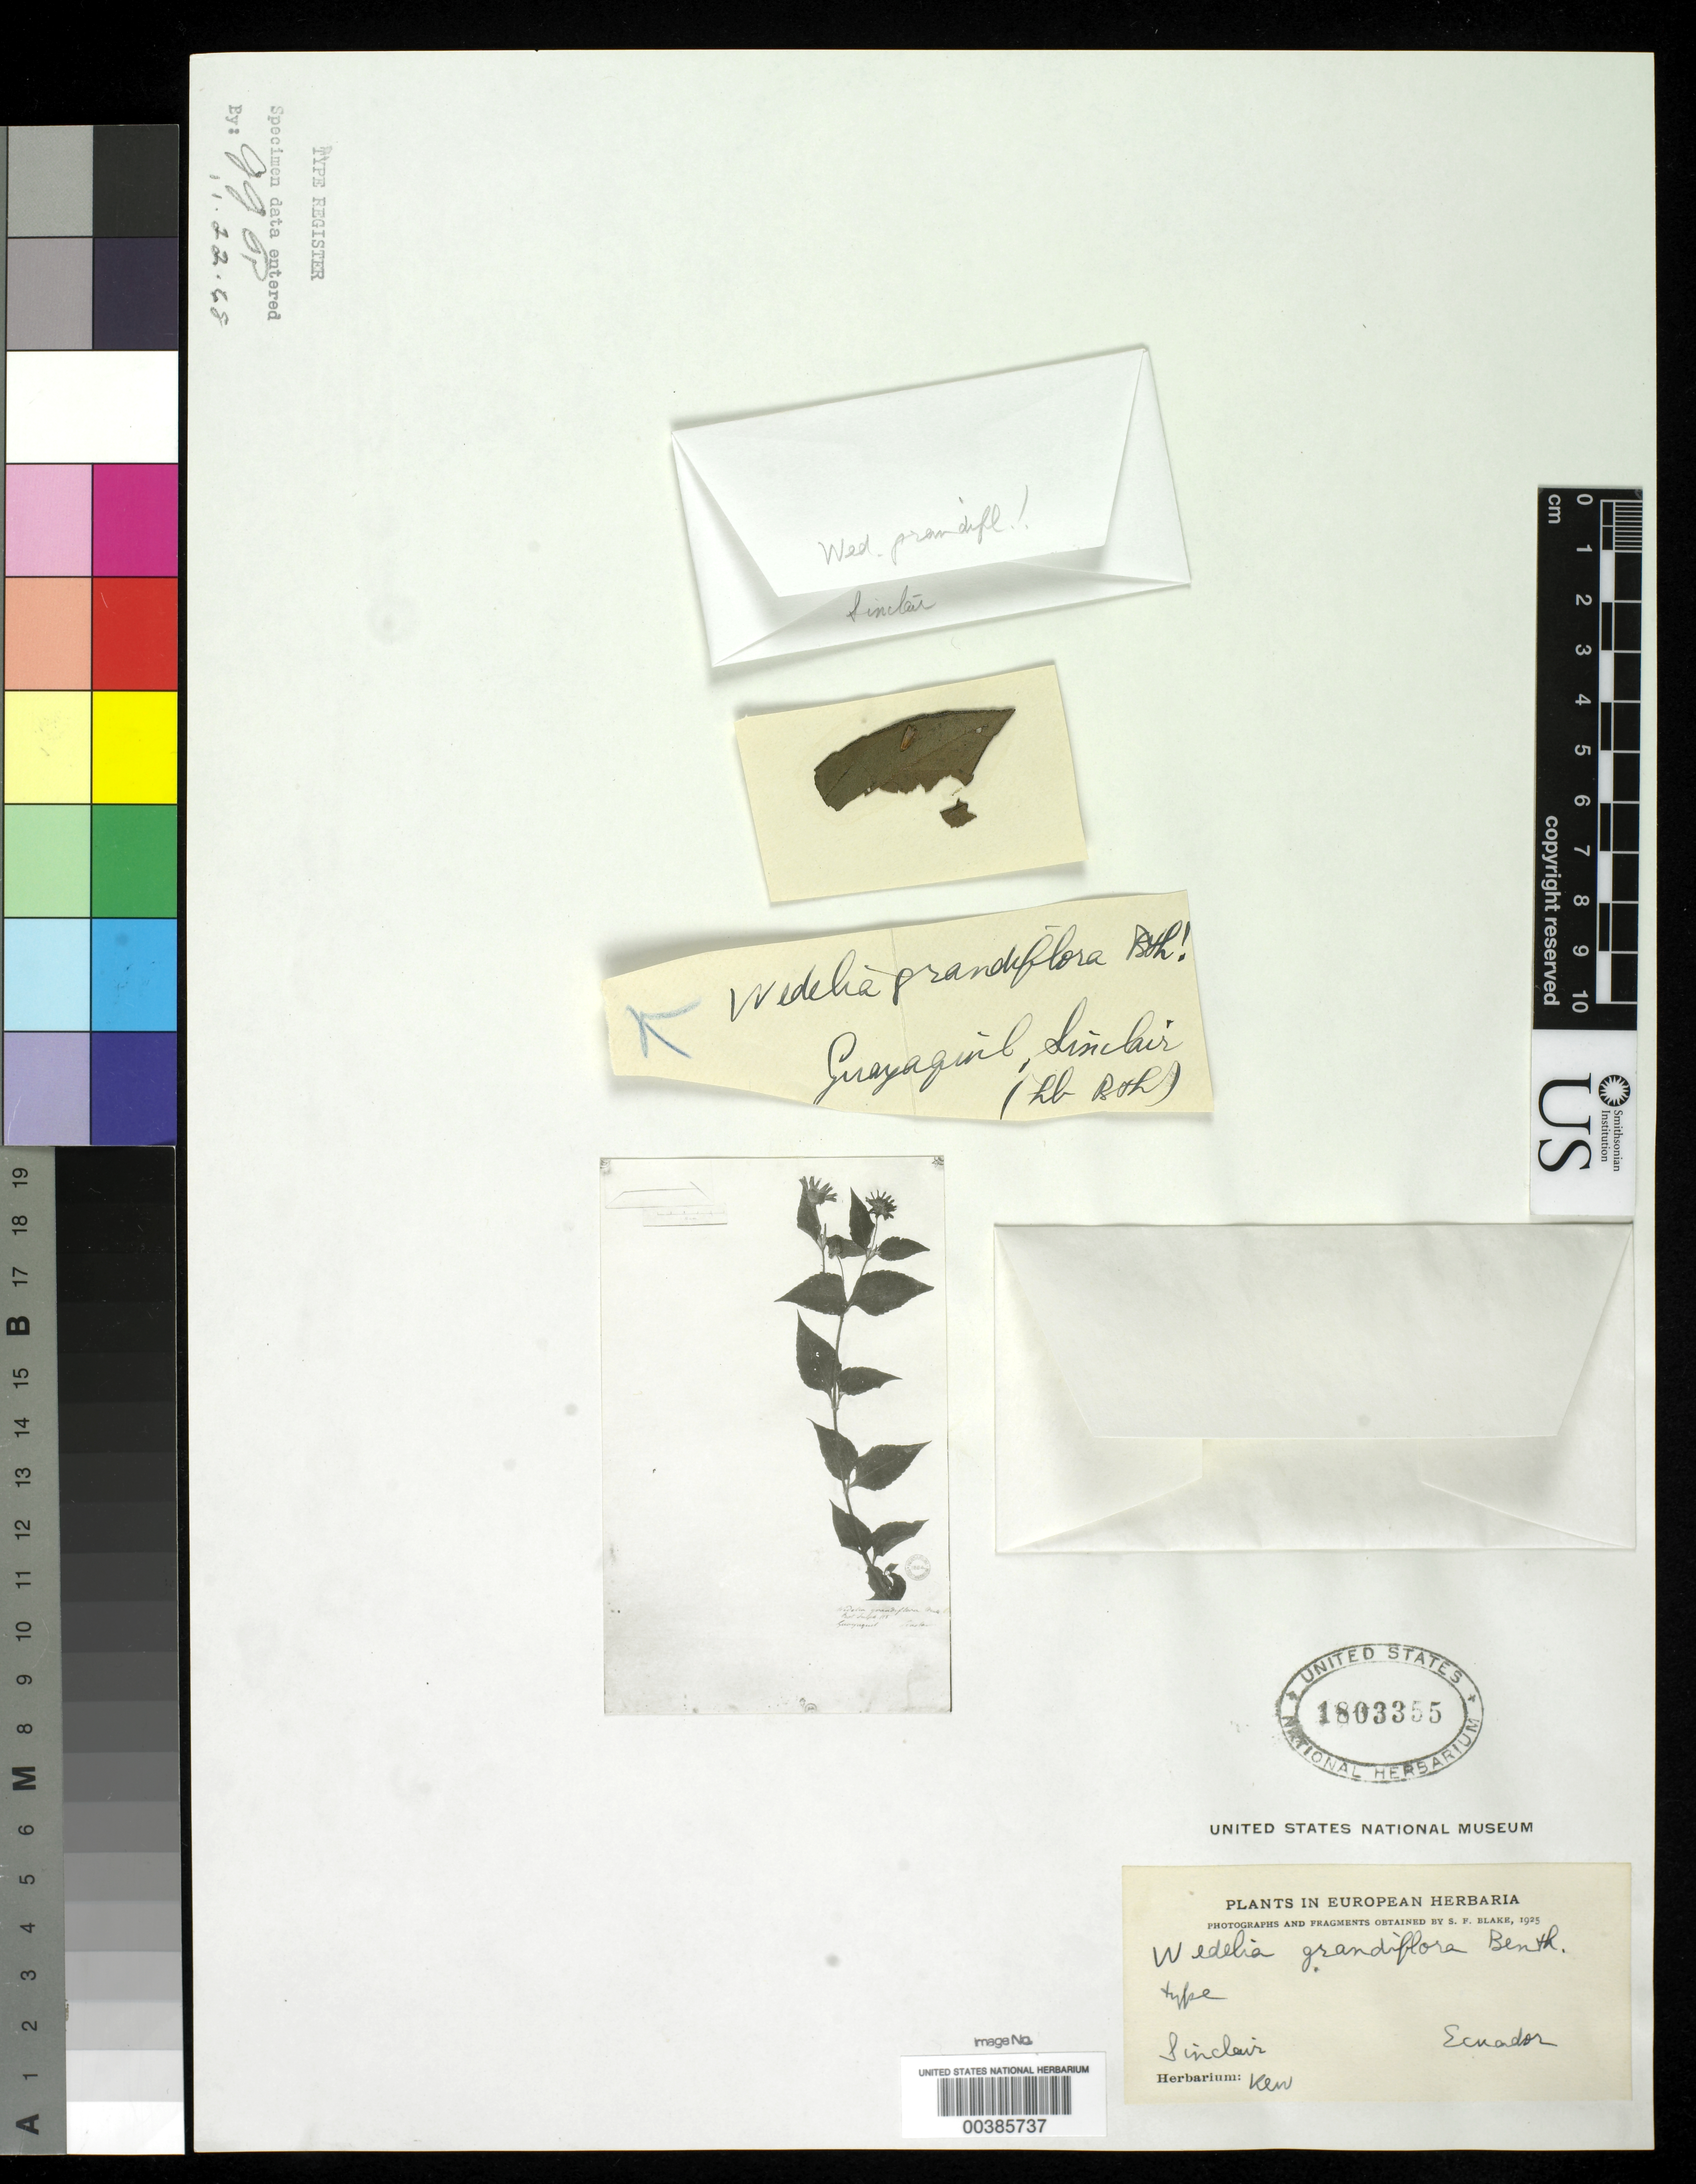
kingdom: Plantae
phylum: Tracheophyta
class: Magnoliopsida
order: Asterales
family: Asteraceae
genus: Wedelia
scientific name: Wedelia grandiflora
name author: Benth.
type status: Type Fragment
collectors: J. Sinclair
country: Ecuador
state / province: Guayas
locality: Guayaquil.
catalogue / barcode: US 1803355